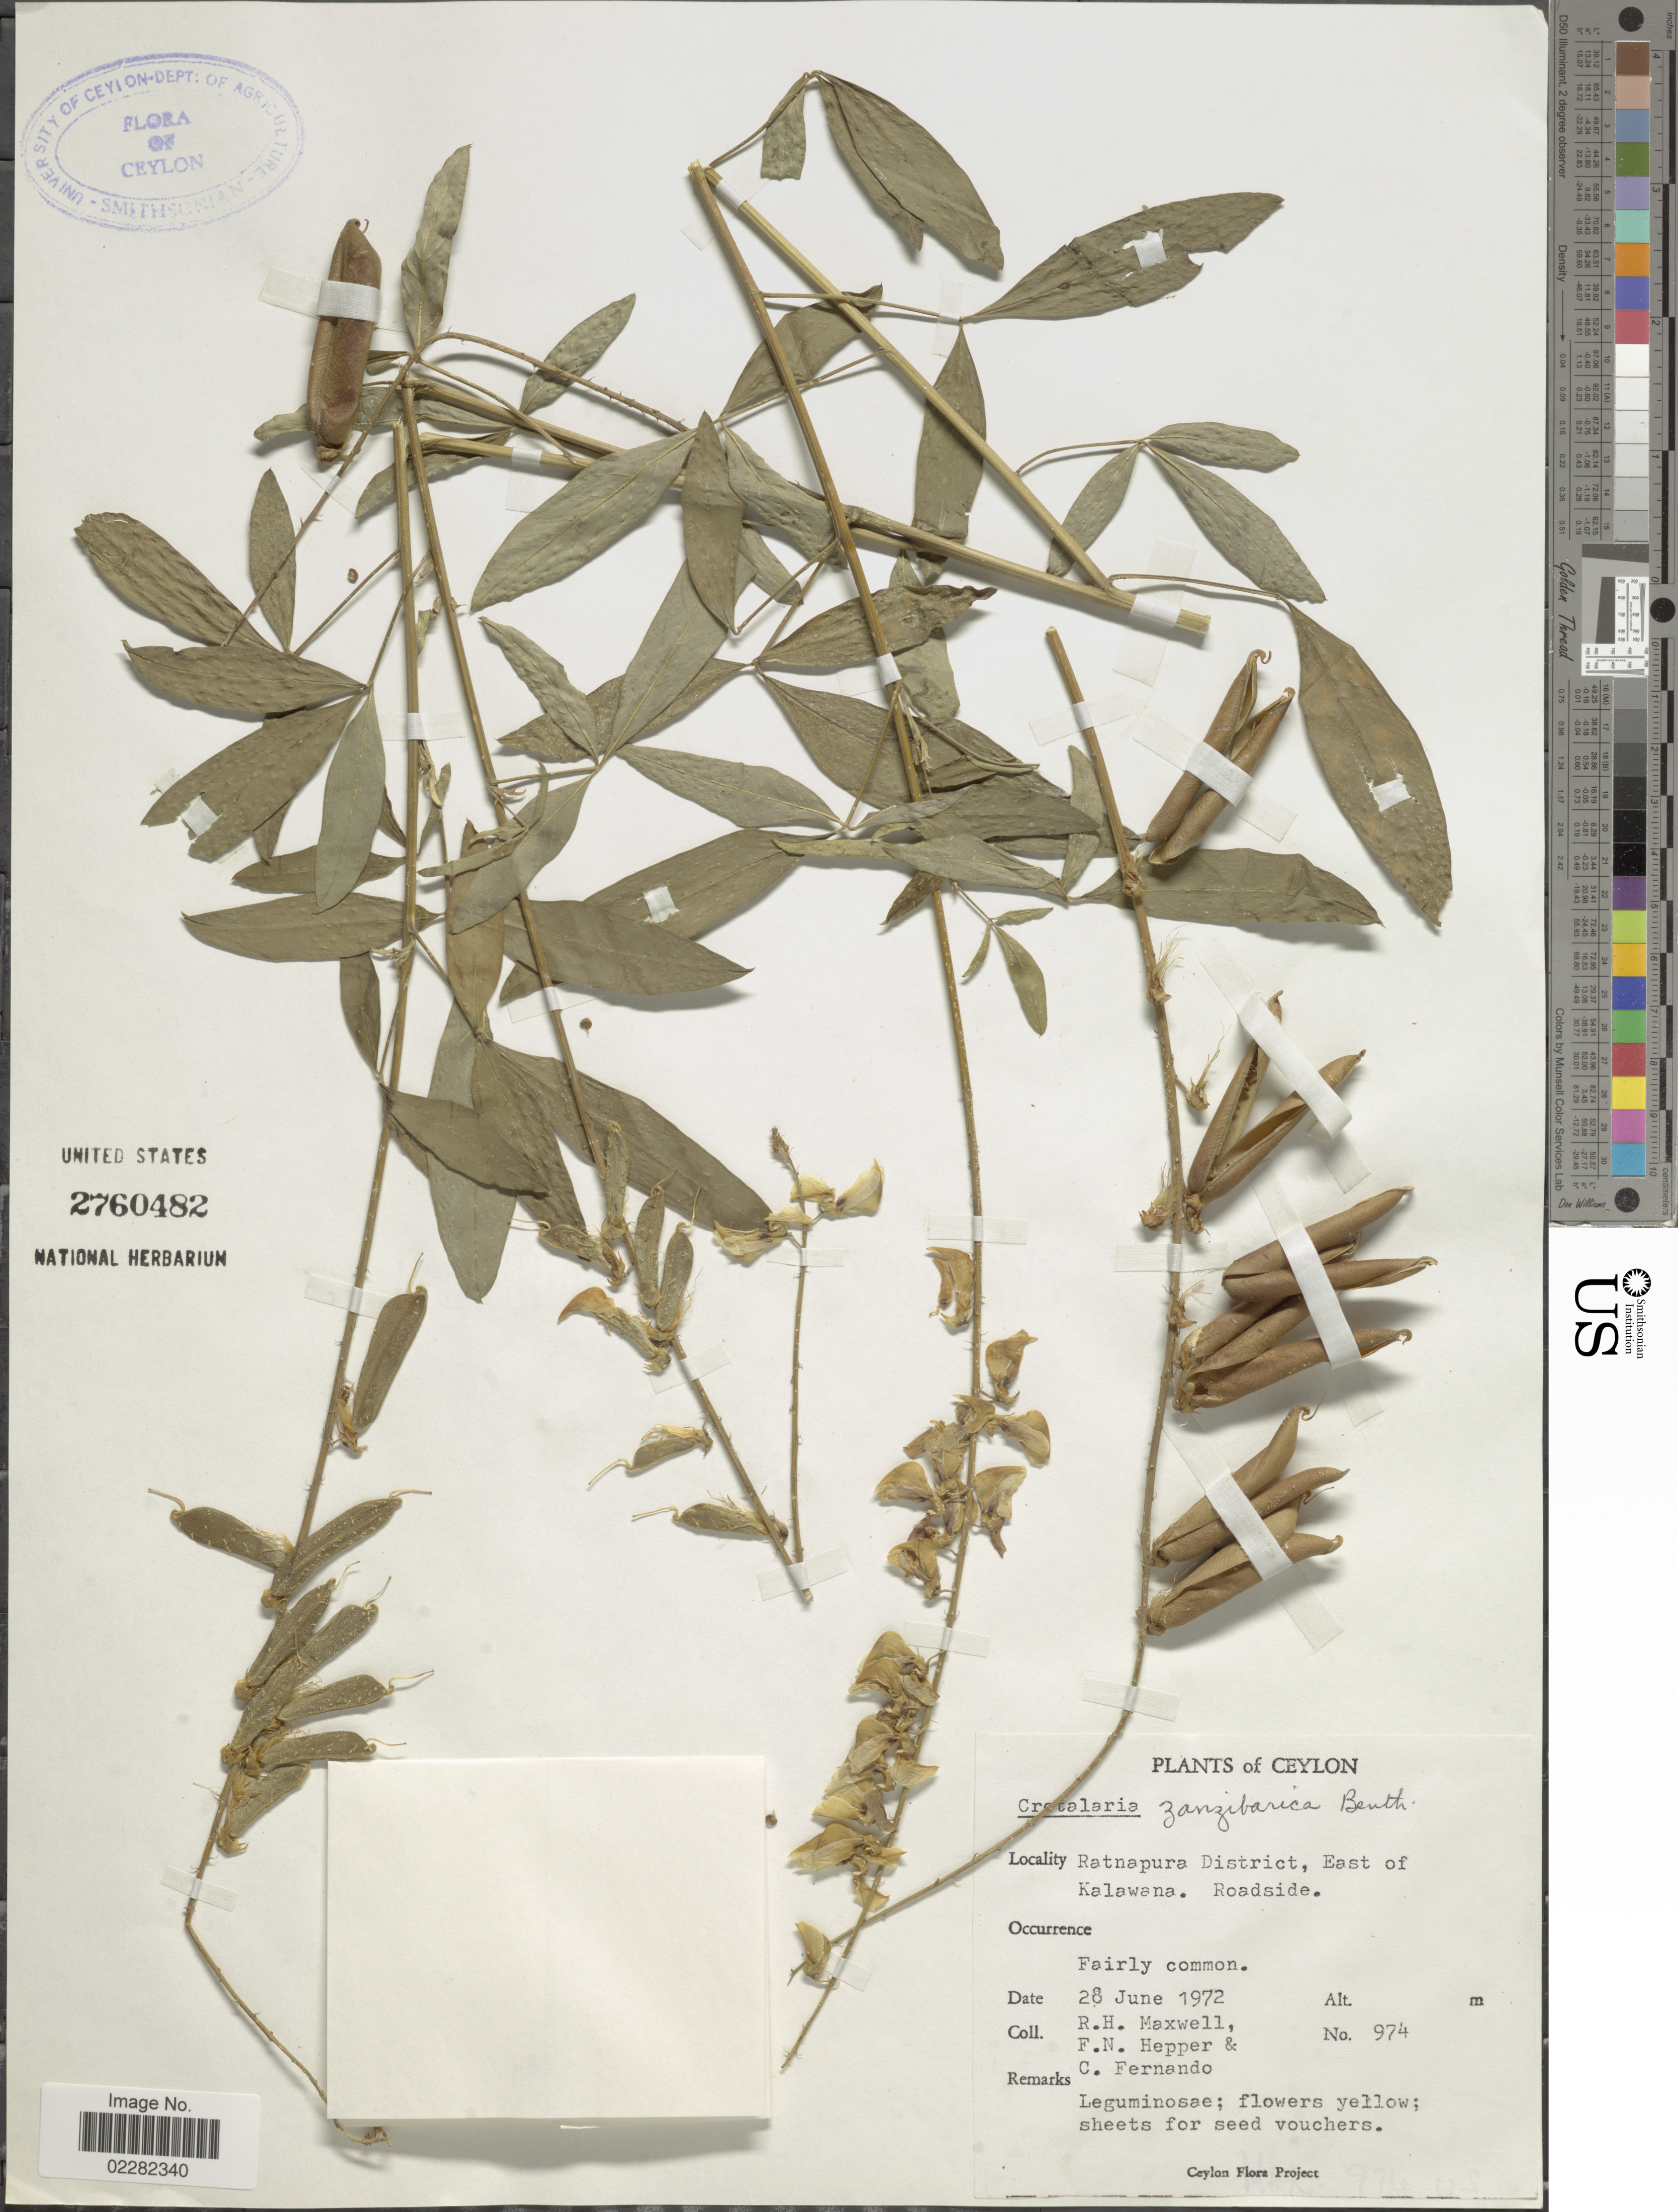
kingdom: Plantae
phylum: Tracheophyta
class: Magnoliopsida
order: Fabales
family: Fabaceae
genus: Crotalaria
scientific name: Crotalaria zanzibarica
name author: Benth.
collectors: R. Maxwell, F. Hepper & C. Fernando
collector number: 974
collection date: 1972-06-28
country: Sri Lanka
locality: Ceylon, Ratnapura District, East of Kalwana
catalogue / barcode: US 2760482